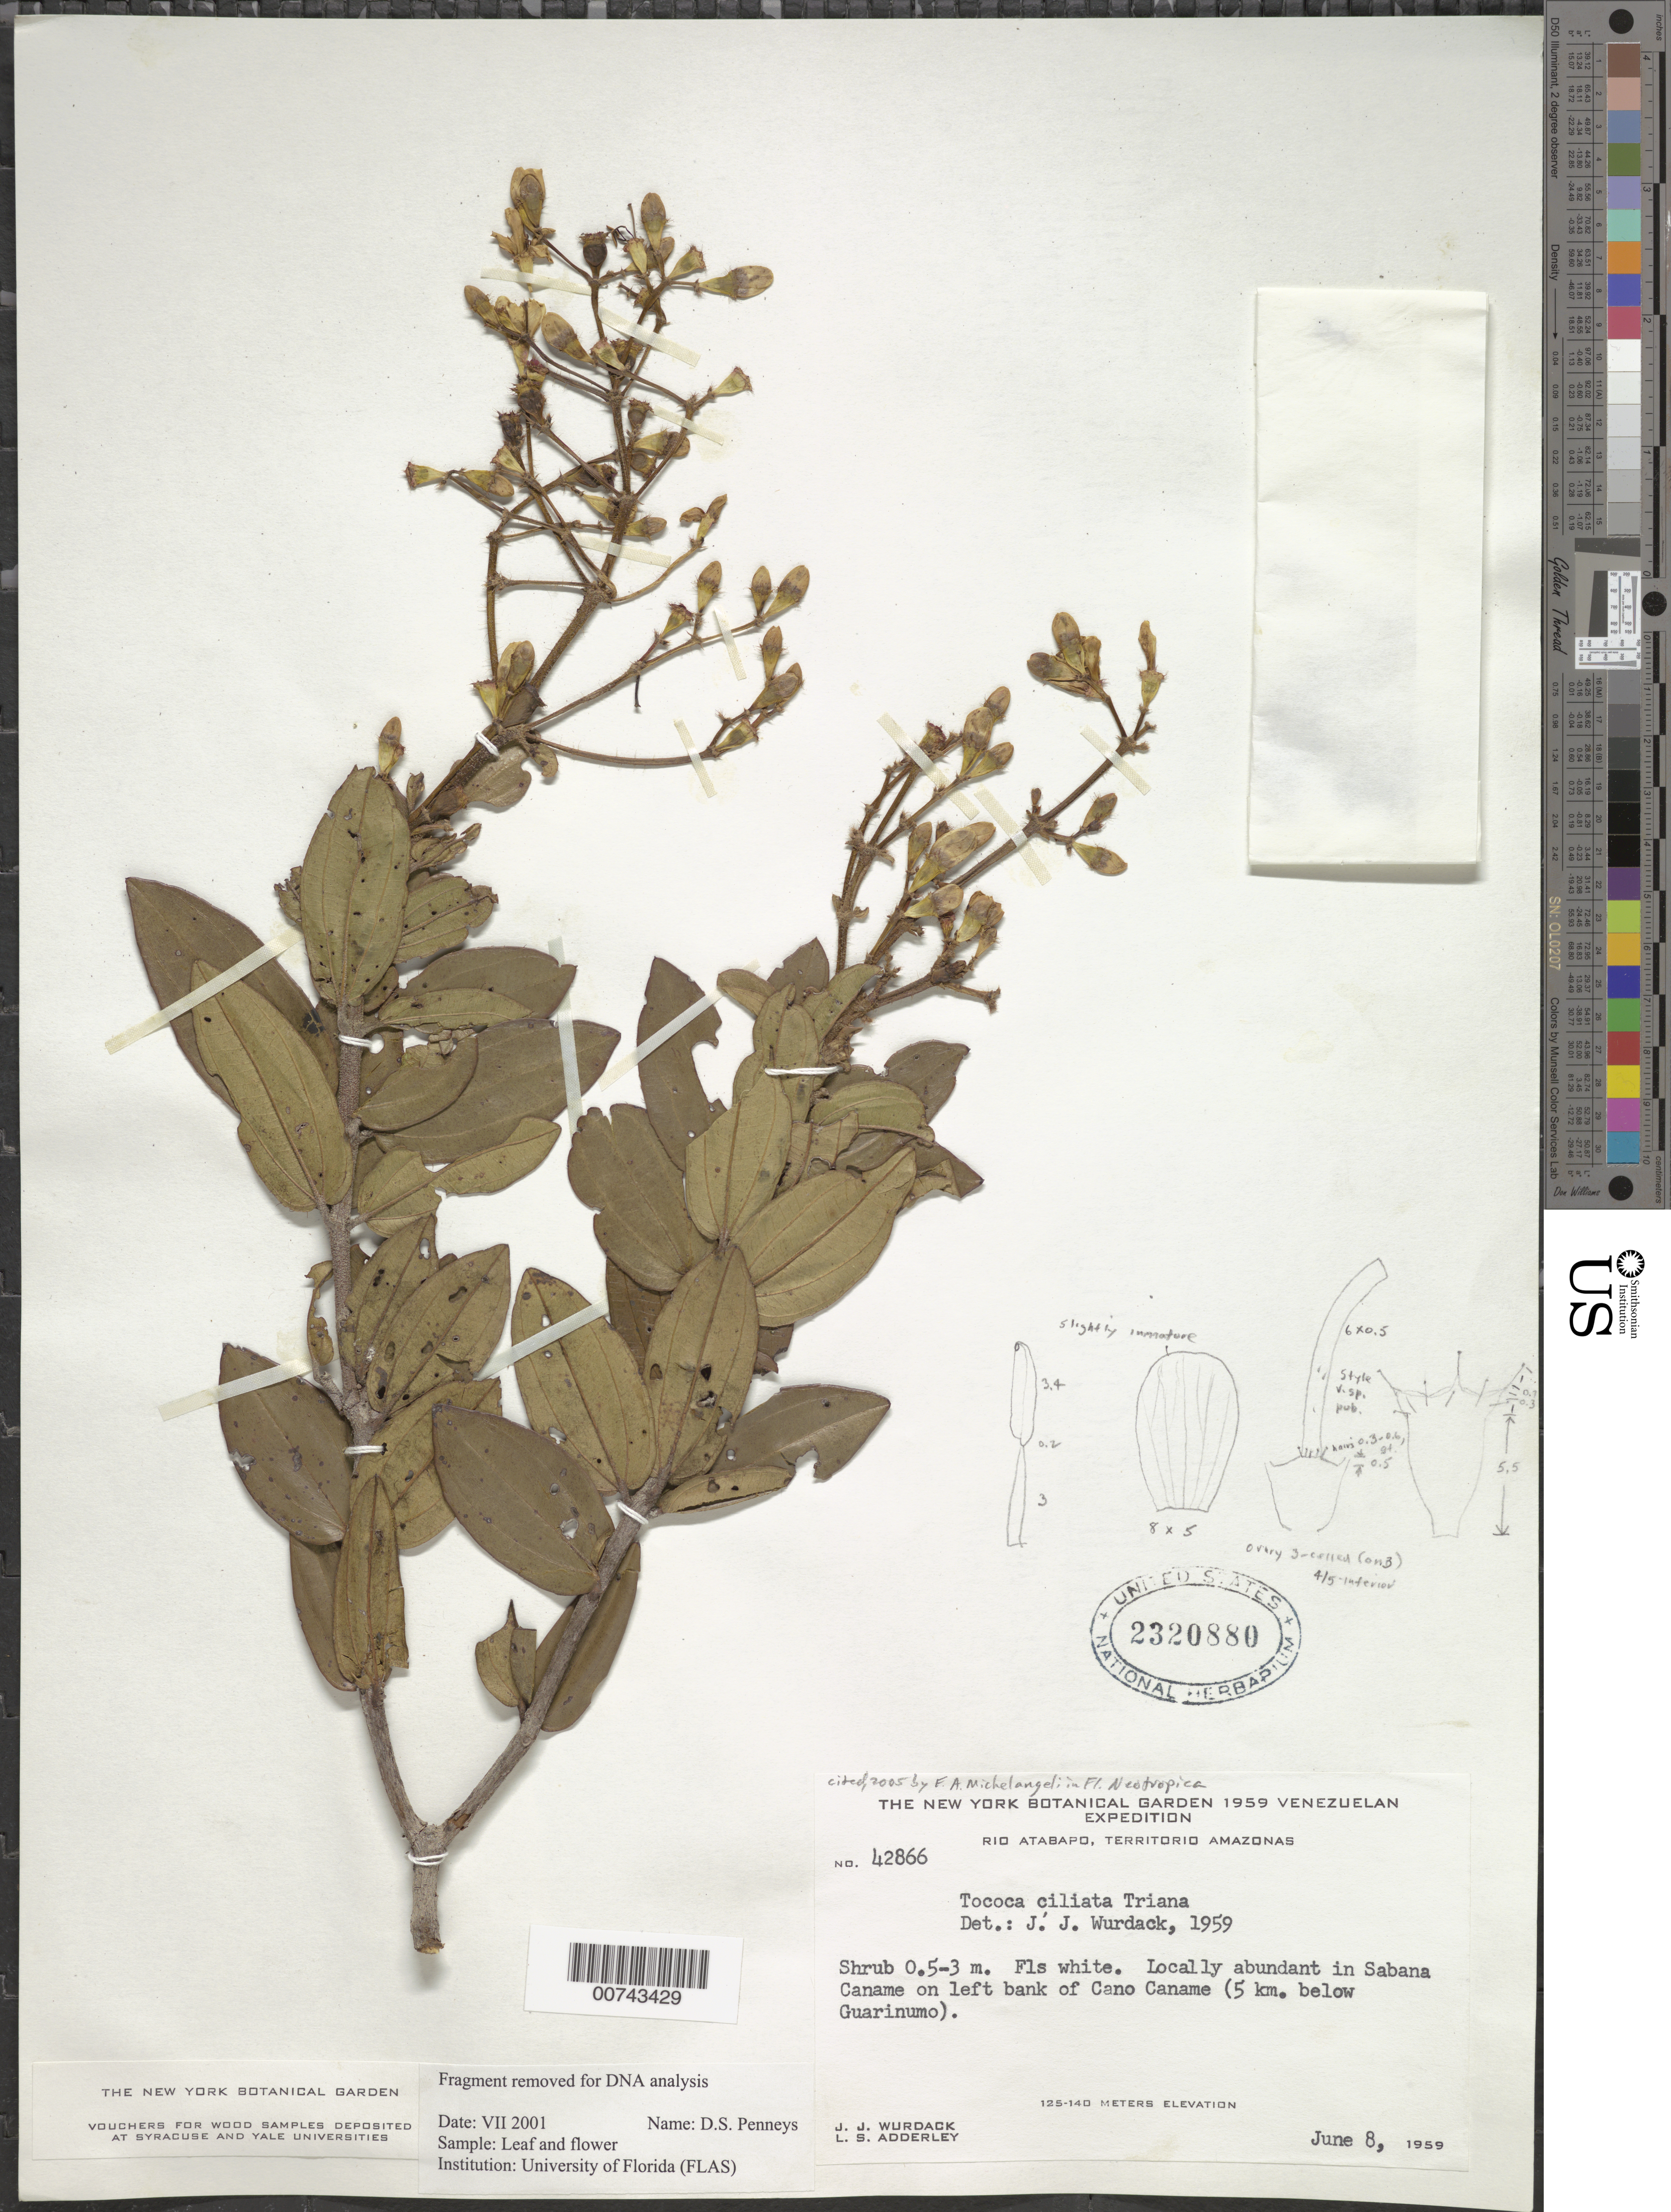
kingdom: Plantae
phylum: Tracheophyta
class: Magnoliopsida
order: Myrtales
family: Melastomataceae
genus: Tococa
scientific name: Tococa ciliata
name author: Triana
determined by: Wurdack, John J., (US), US (UNITED STATES)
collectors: J. J. Wurdack & L. S. Adderley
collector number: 42866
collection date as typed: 8-Jun-59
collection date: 1959-06-08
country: Venezuela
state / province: Amazonas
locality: Sabana Caname, Caño Caname, 5 km below Guarinumo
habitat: Savanna; left bank of caño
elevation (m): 125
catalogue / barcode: US 2320880